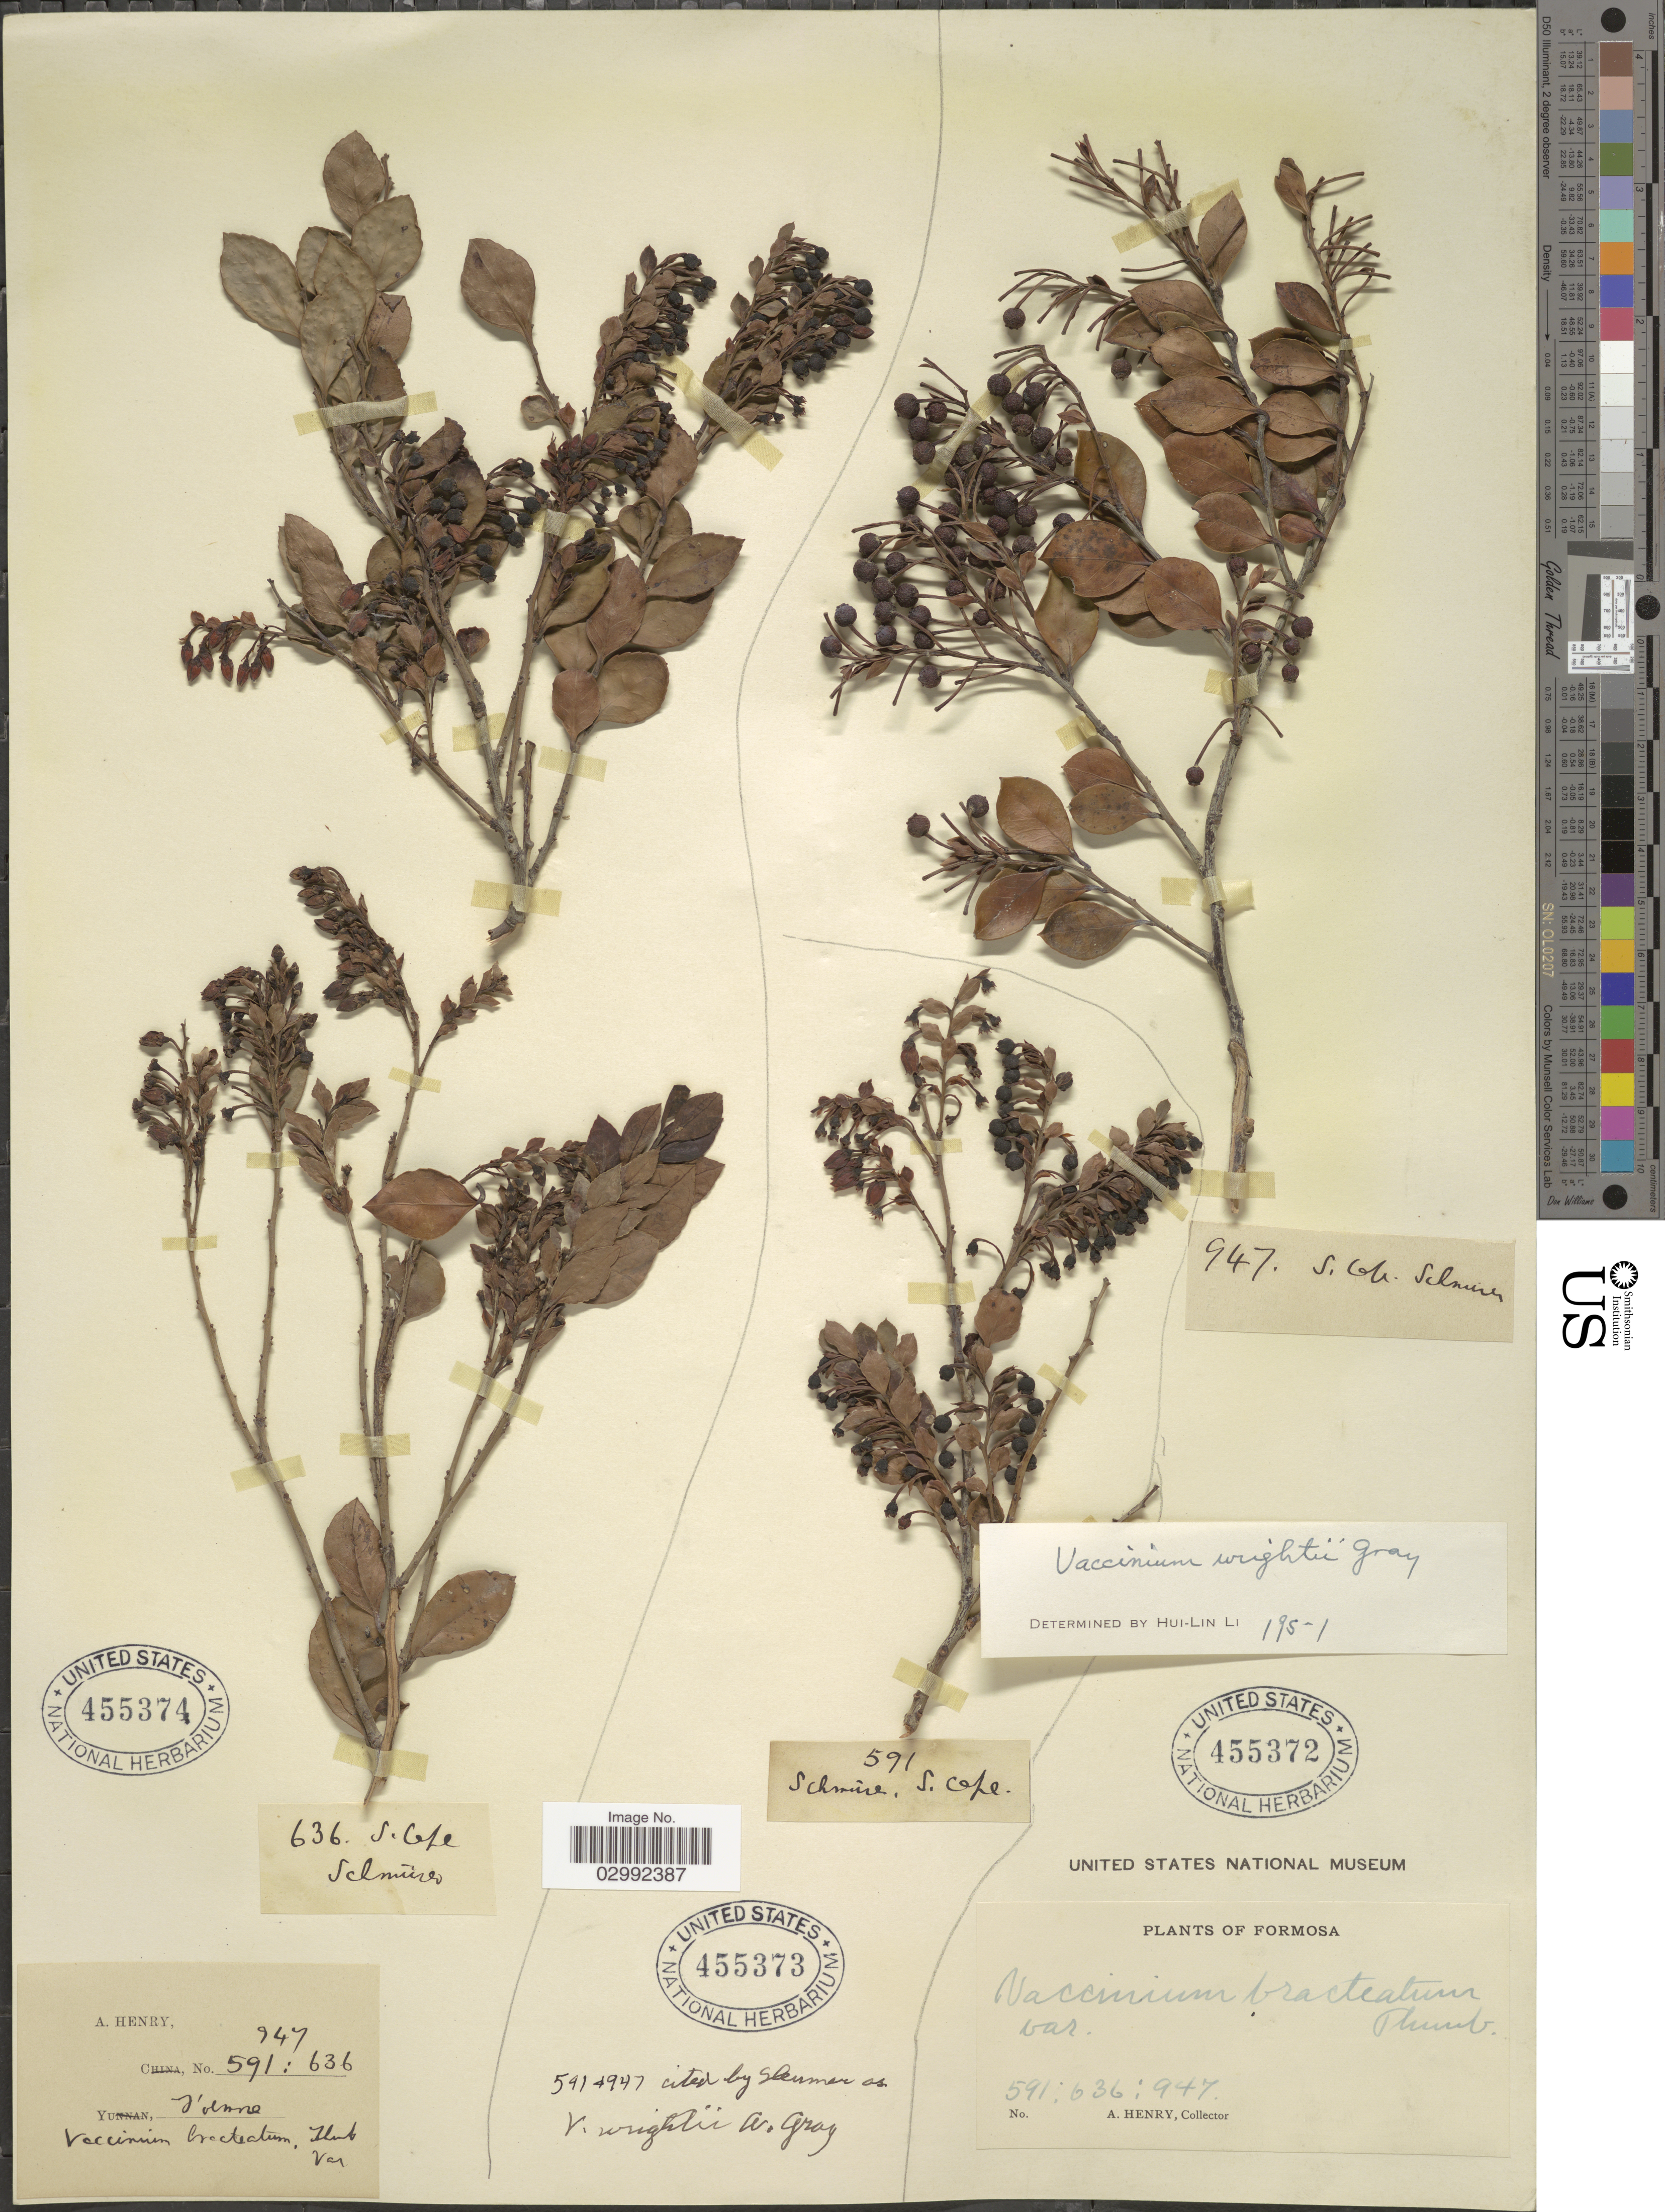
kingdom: Plantae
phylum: Tracheophyta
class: Magnoliopsida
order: Ericales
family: Ericaceae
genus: Vaccinium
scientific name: Vaccinium wrightii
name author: A. Gray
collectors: A. Henry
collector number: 947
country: Taiwan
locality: Formosa, S. Cape. Schmüser.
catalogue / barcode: US 455372